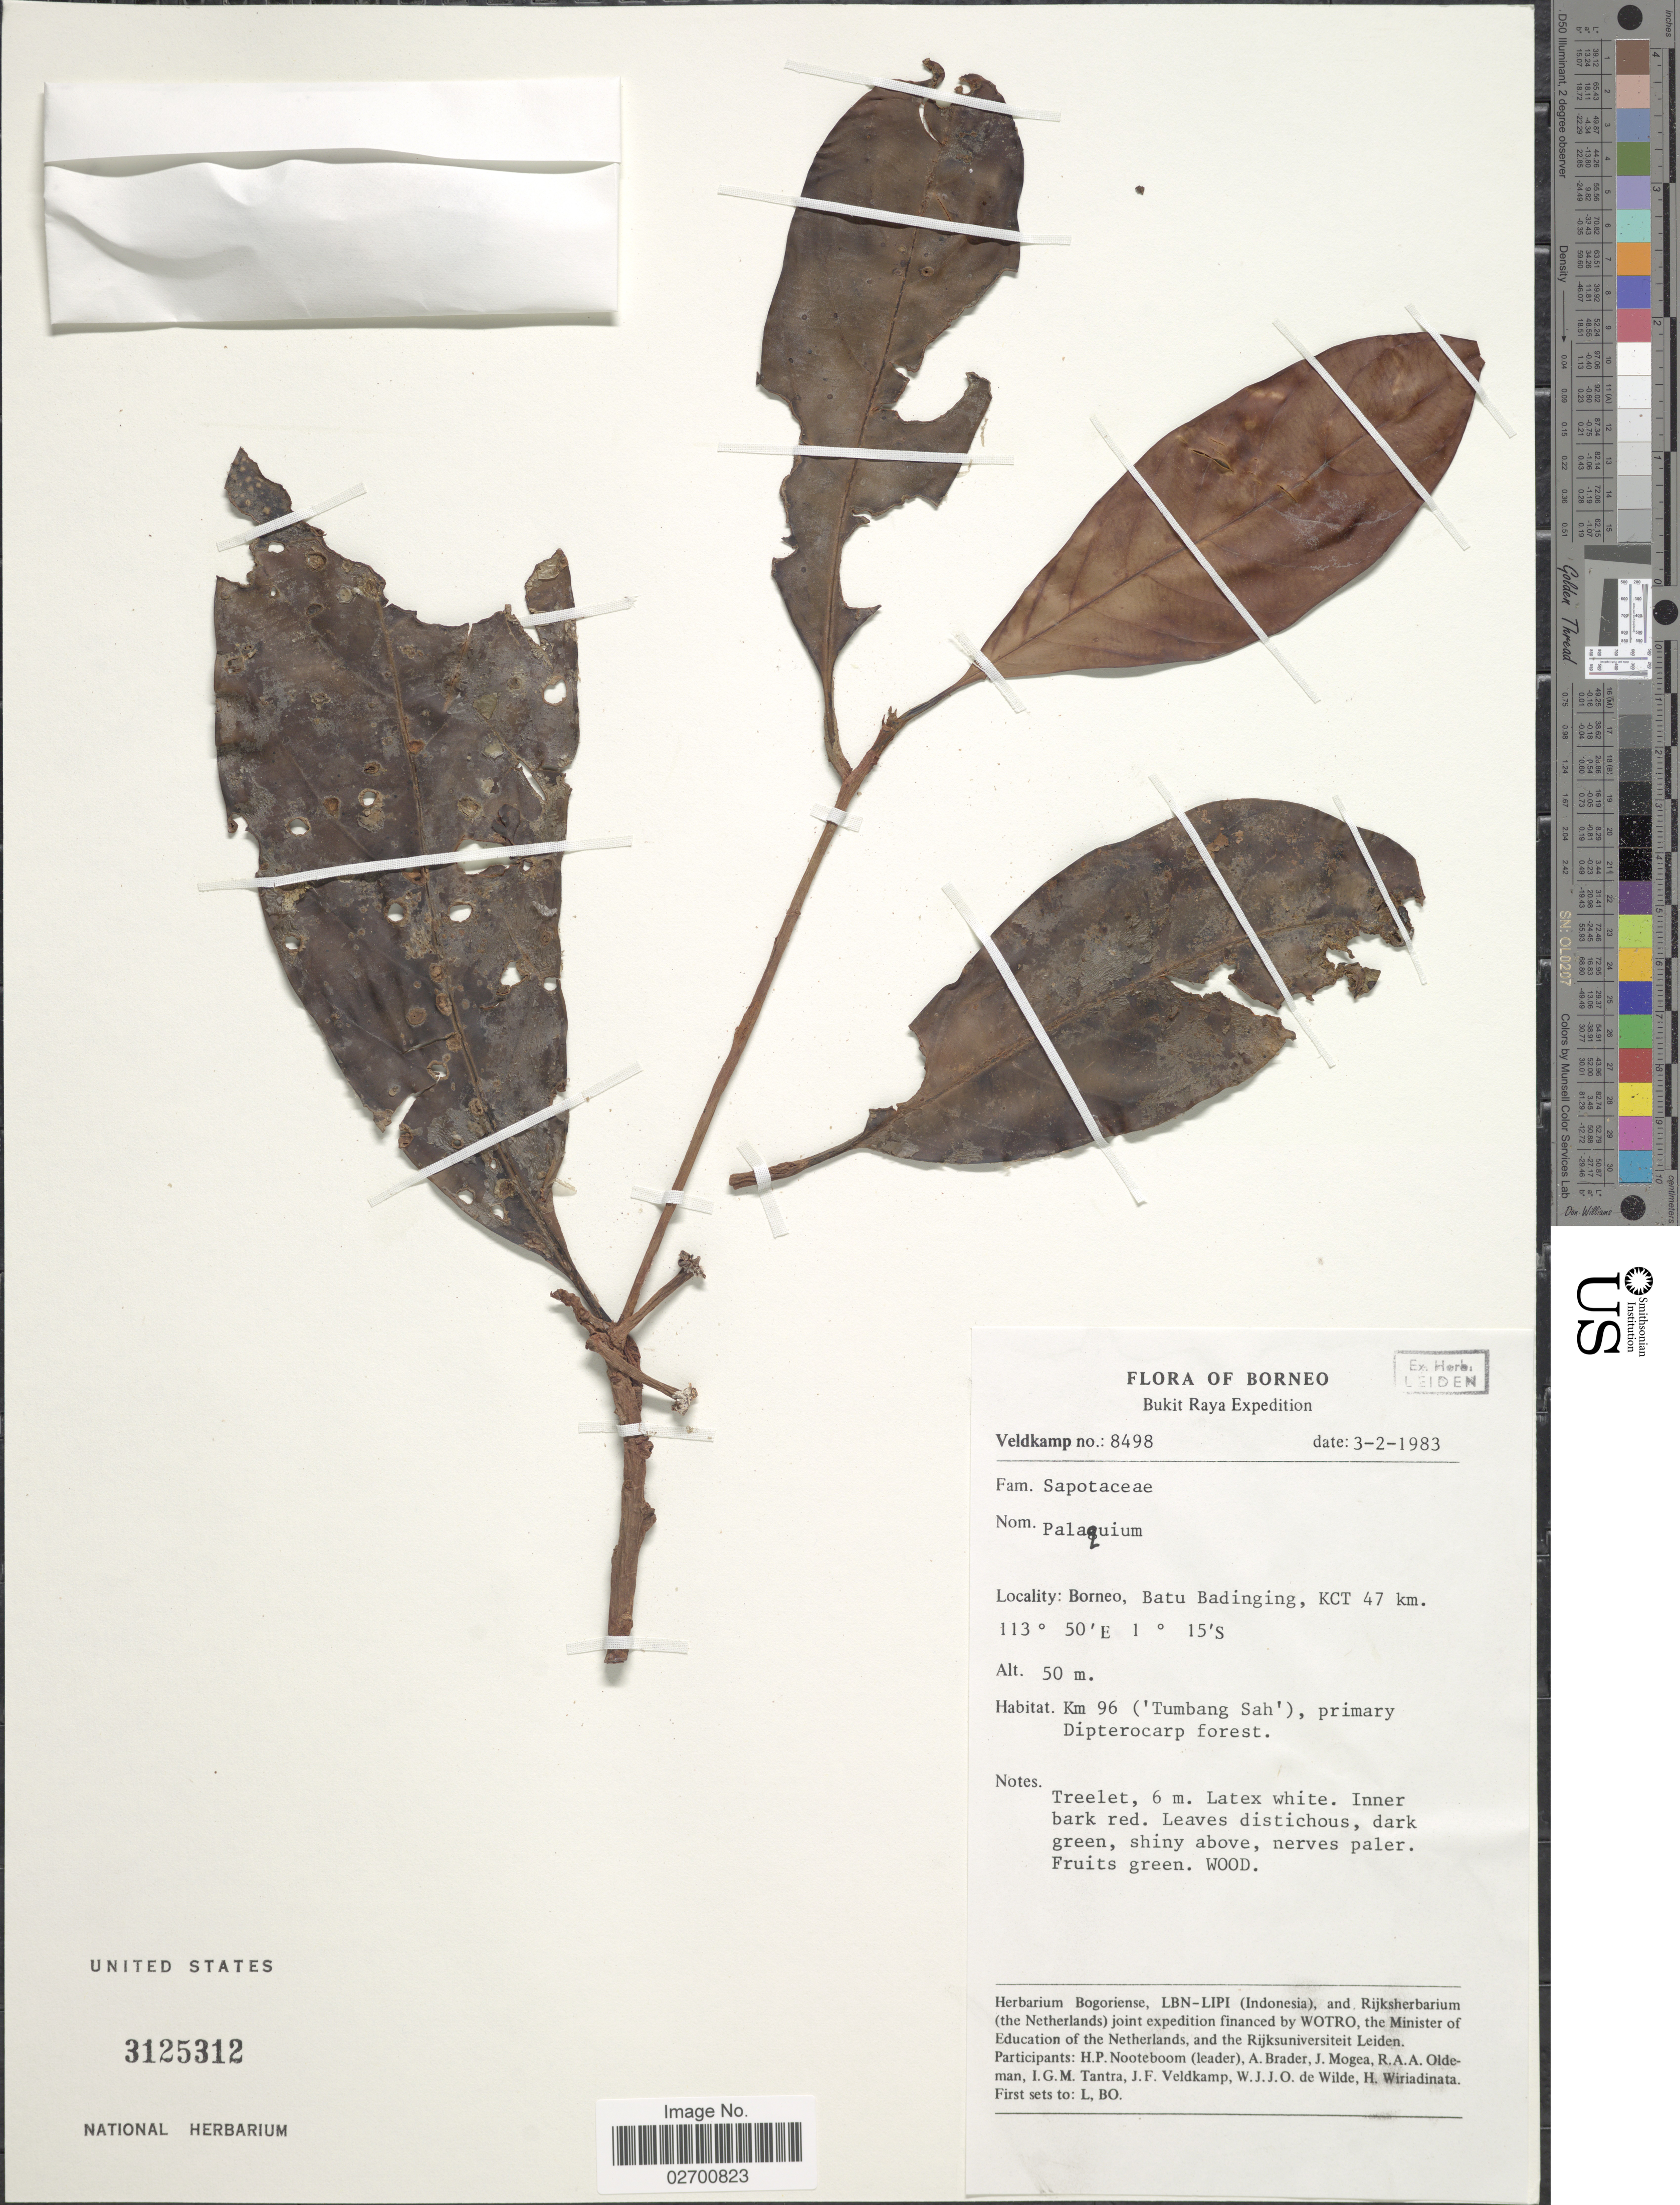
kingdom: Plantae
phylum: Tracheophyta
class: Magnoliopsida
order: Ericales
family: Sapotaceae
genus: Palaquium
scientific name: Palaquium sp.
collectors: H. P. Nooteboom, A. Brader, J. Mogea, R. Oldeman & et al.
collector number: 8498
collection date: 1983-02-03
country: Malaysia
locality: Borneo. Bukit Raya. Batu Badinging, KCT 47 km. Km 96 ('Tumbang Sah')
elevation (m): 50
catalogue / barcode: US 3125312